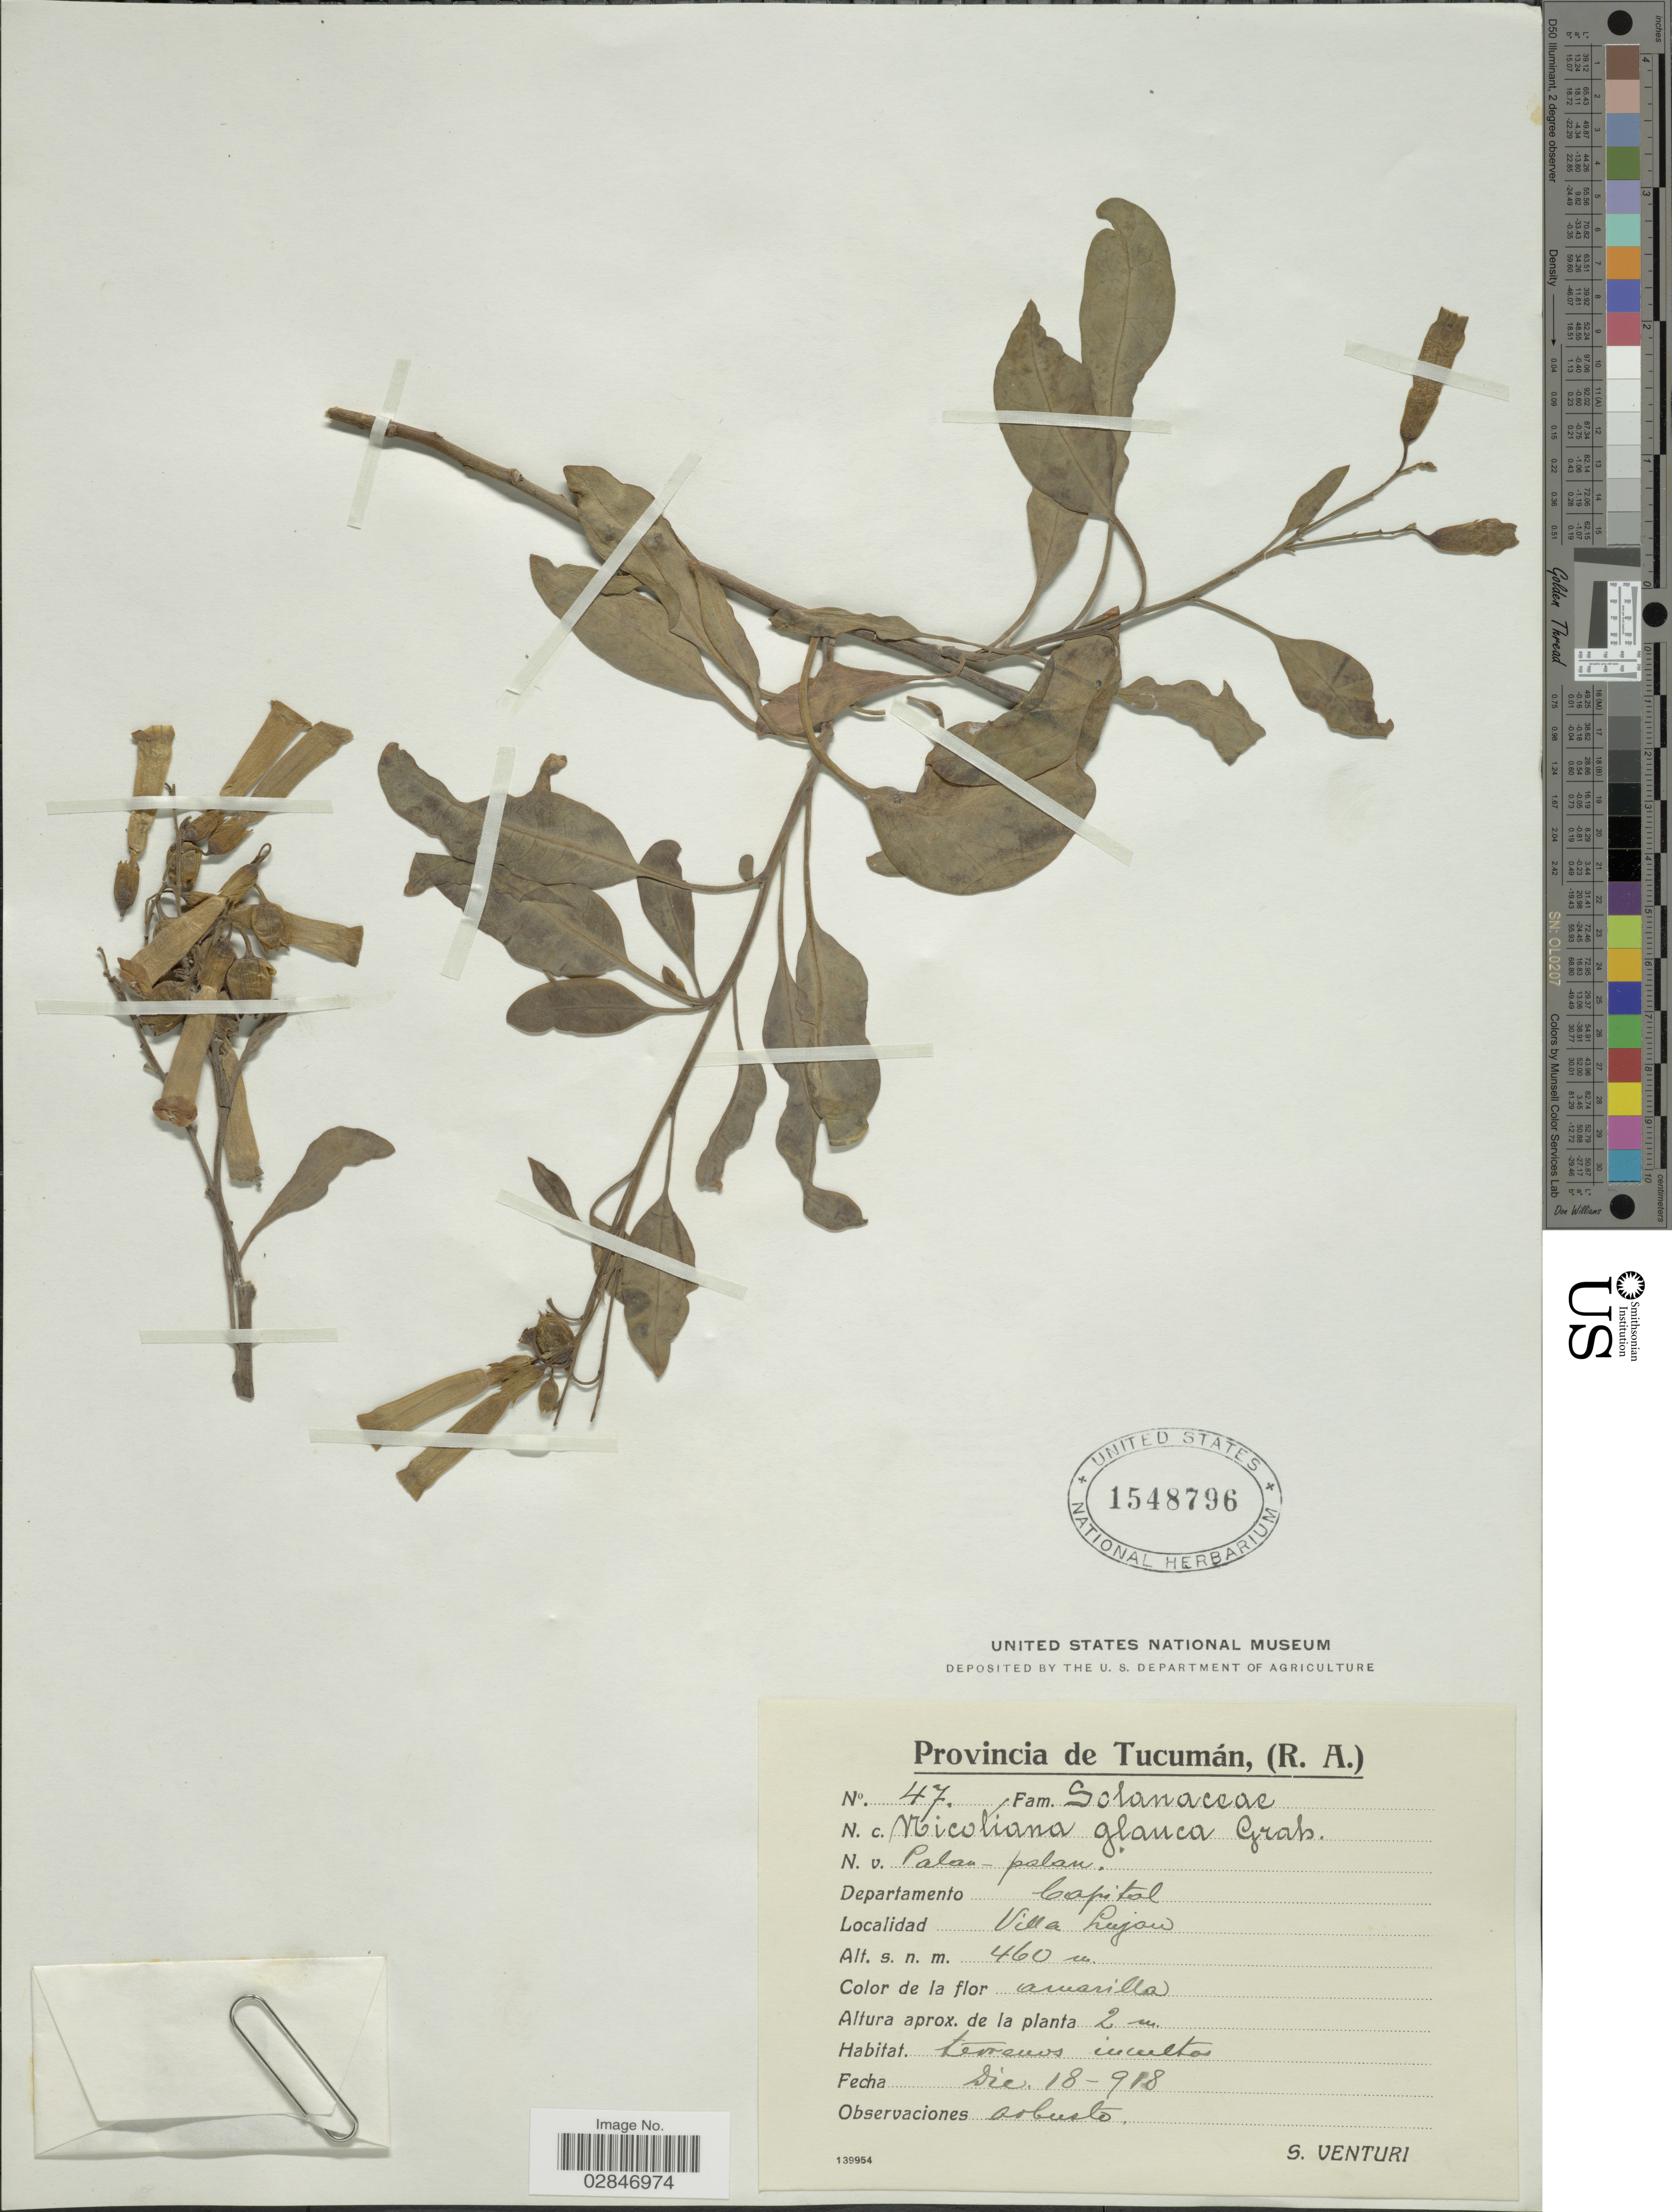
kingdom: Plantae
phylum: Tracheophyta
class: Magnoliopsida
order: Solanales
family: Solanaceae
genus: Nicotiana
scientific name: Nicotiana glauca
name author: Graham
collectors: S. Venturi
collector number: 47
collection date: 1918-12-18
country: Argentina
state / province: Tucuman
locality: Provincia de Tucumán, (R. A.), Departamento Capital, Villa Lujan.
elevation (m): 460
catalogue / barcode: US 1548796